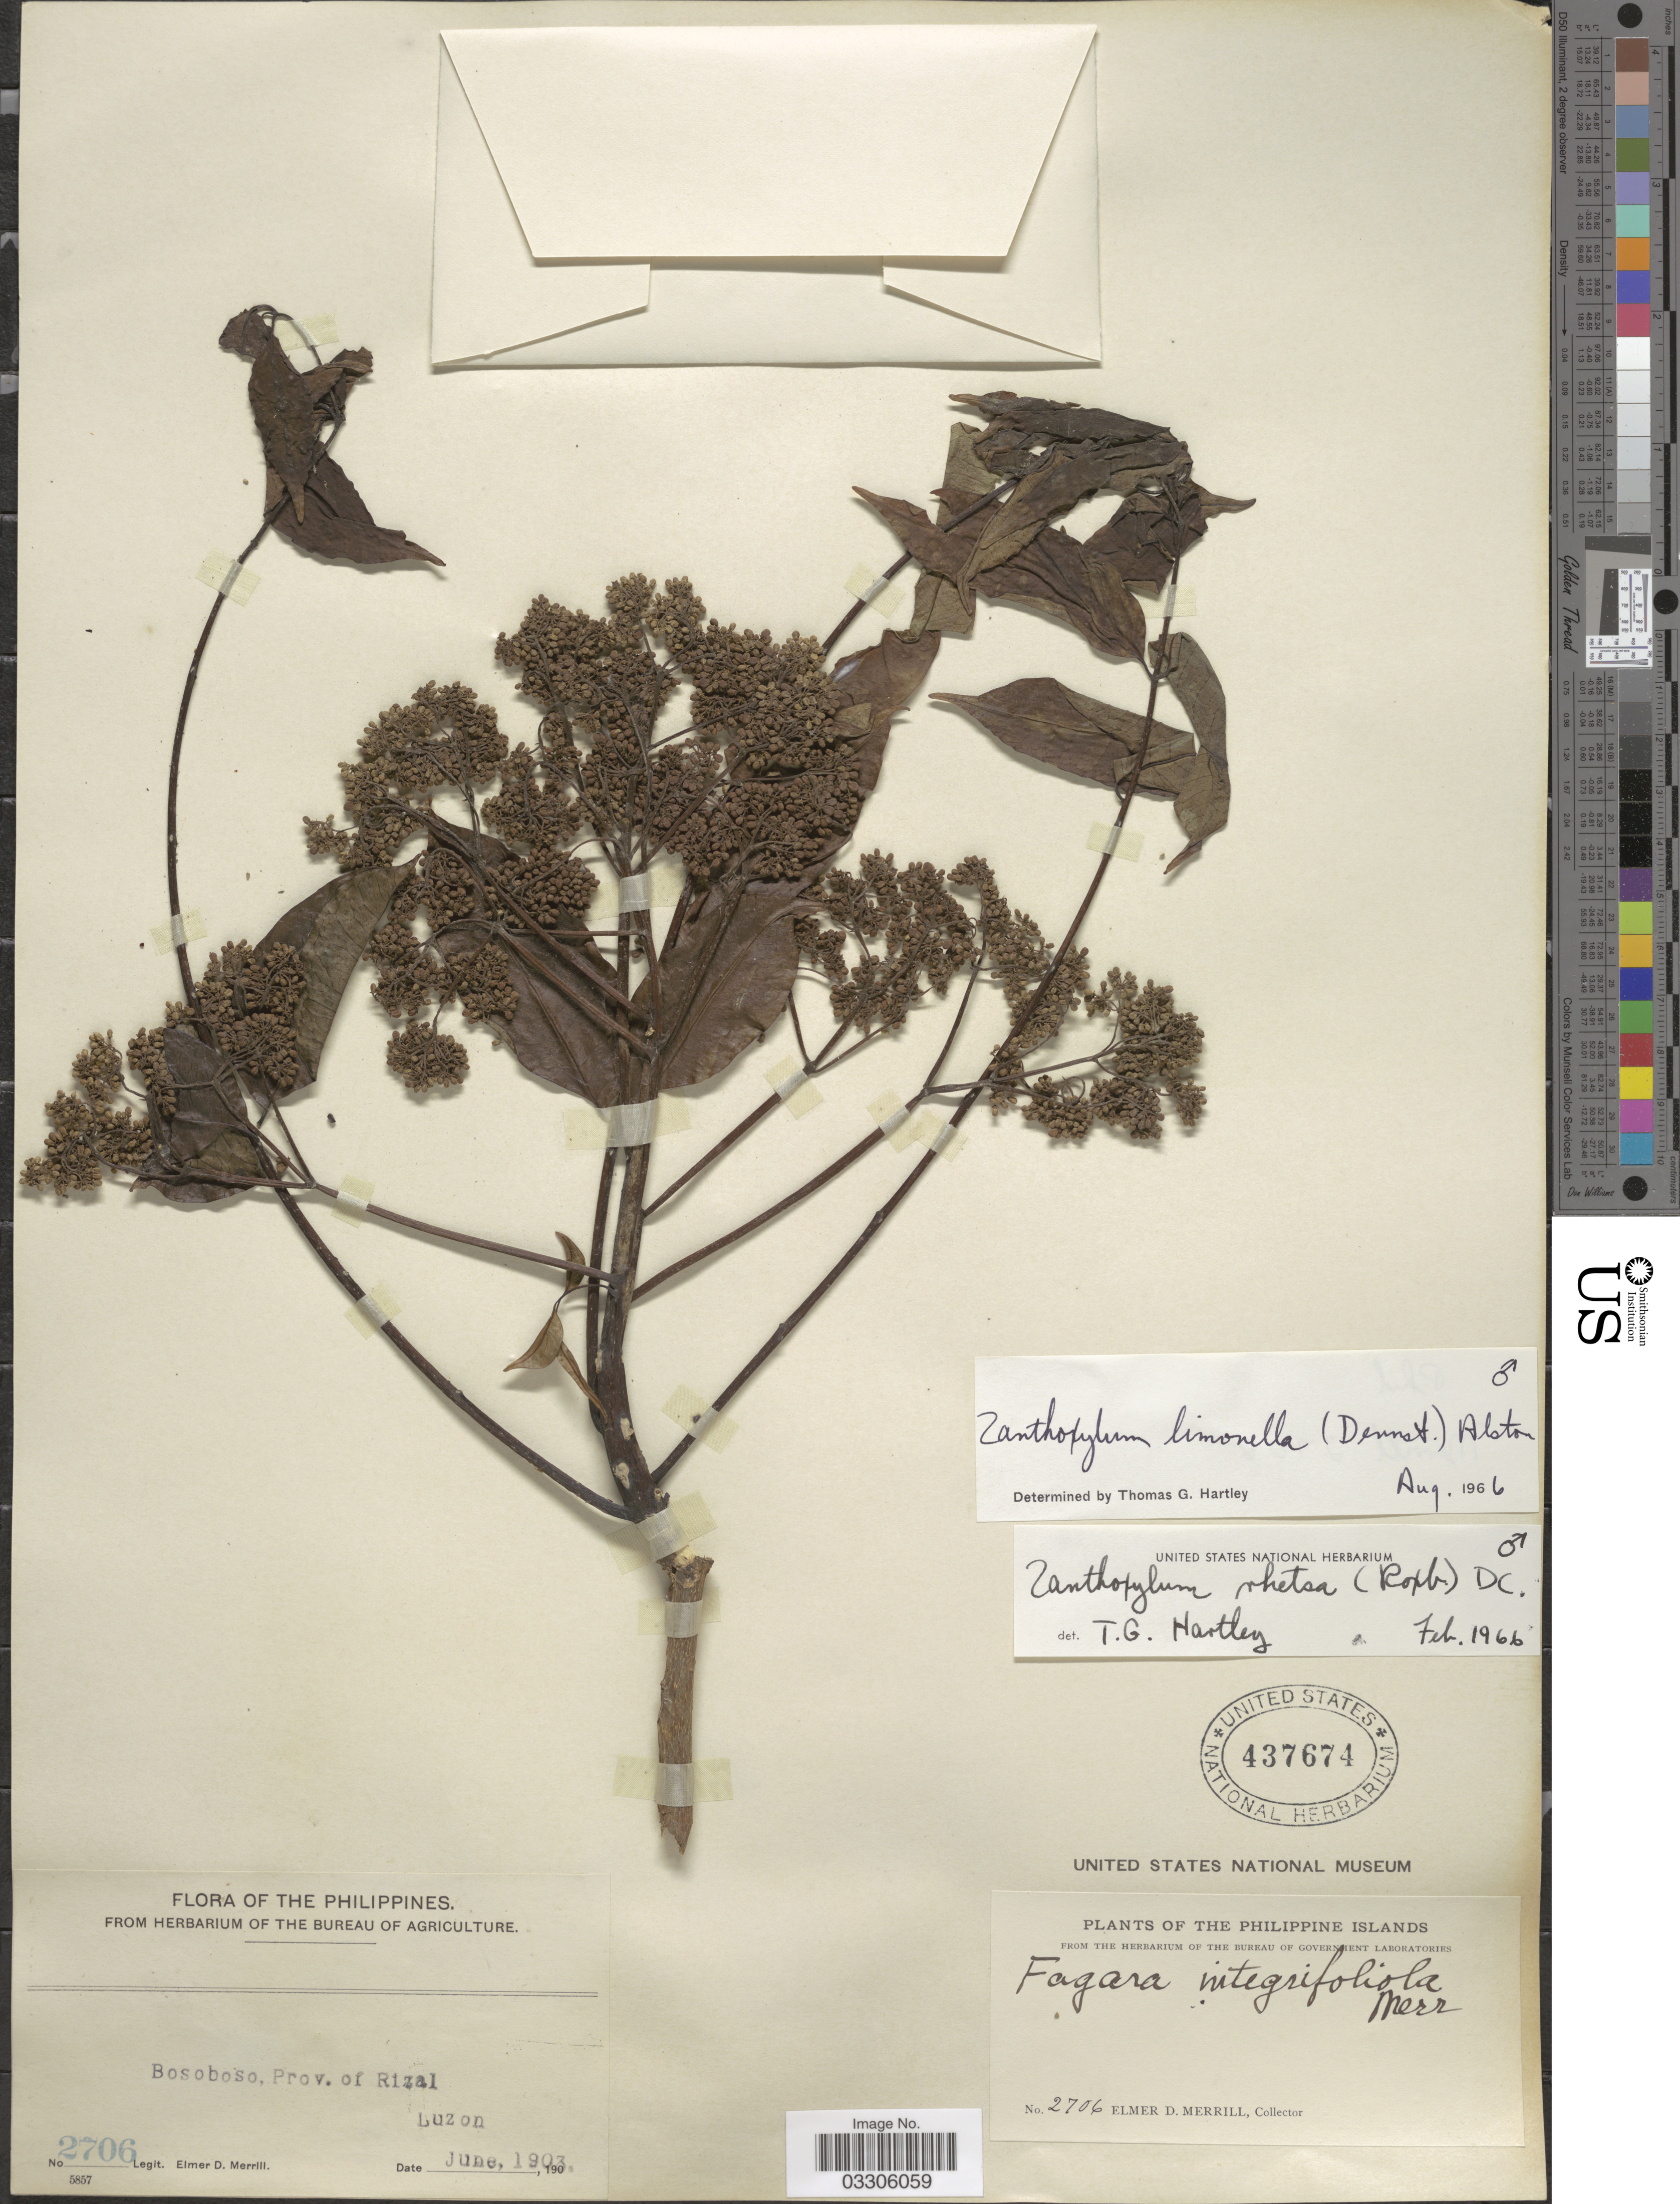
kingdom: Plantae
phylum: Tracheophyta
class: Magnoliopsida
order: Sapindales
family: Rutaceae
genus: Zanthoxylum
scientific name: Zanthoxylum limonella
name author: (Dennst.) Alston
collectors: E. D. Merrill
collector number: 2706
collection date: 1903-06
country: Philippines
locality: Bosoboso, Prov. of Rizal. Luzon.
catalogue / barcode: US 437674